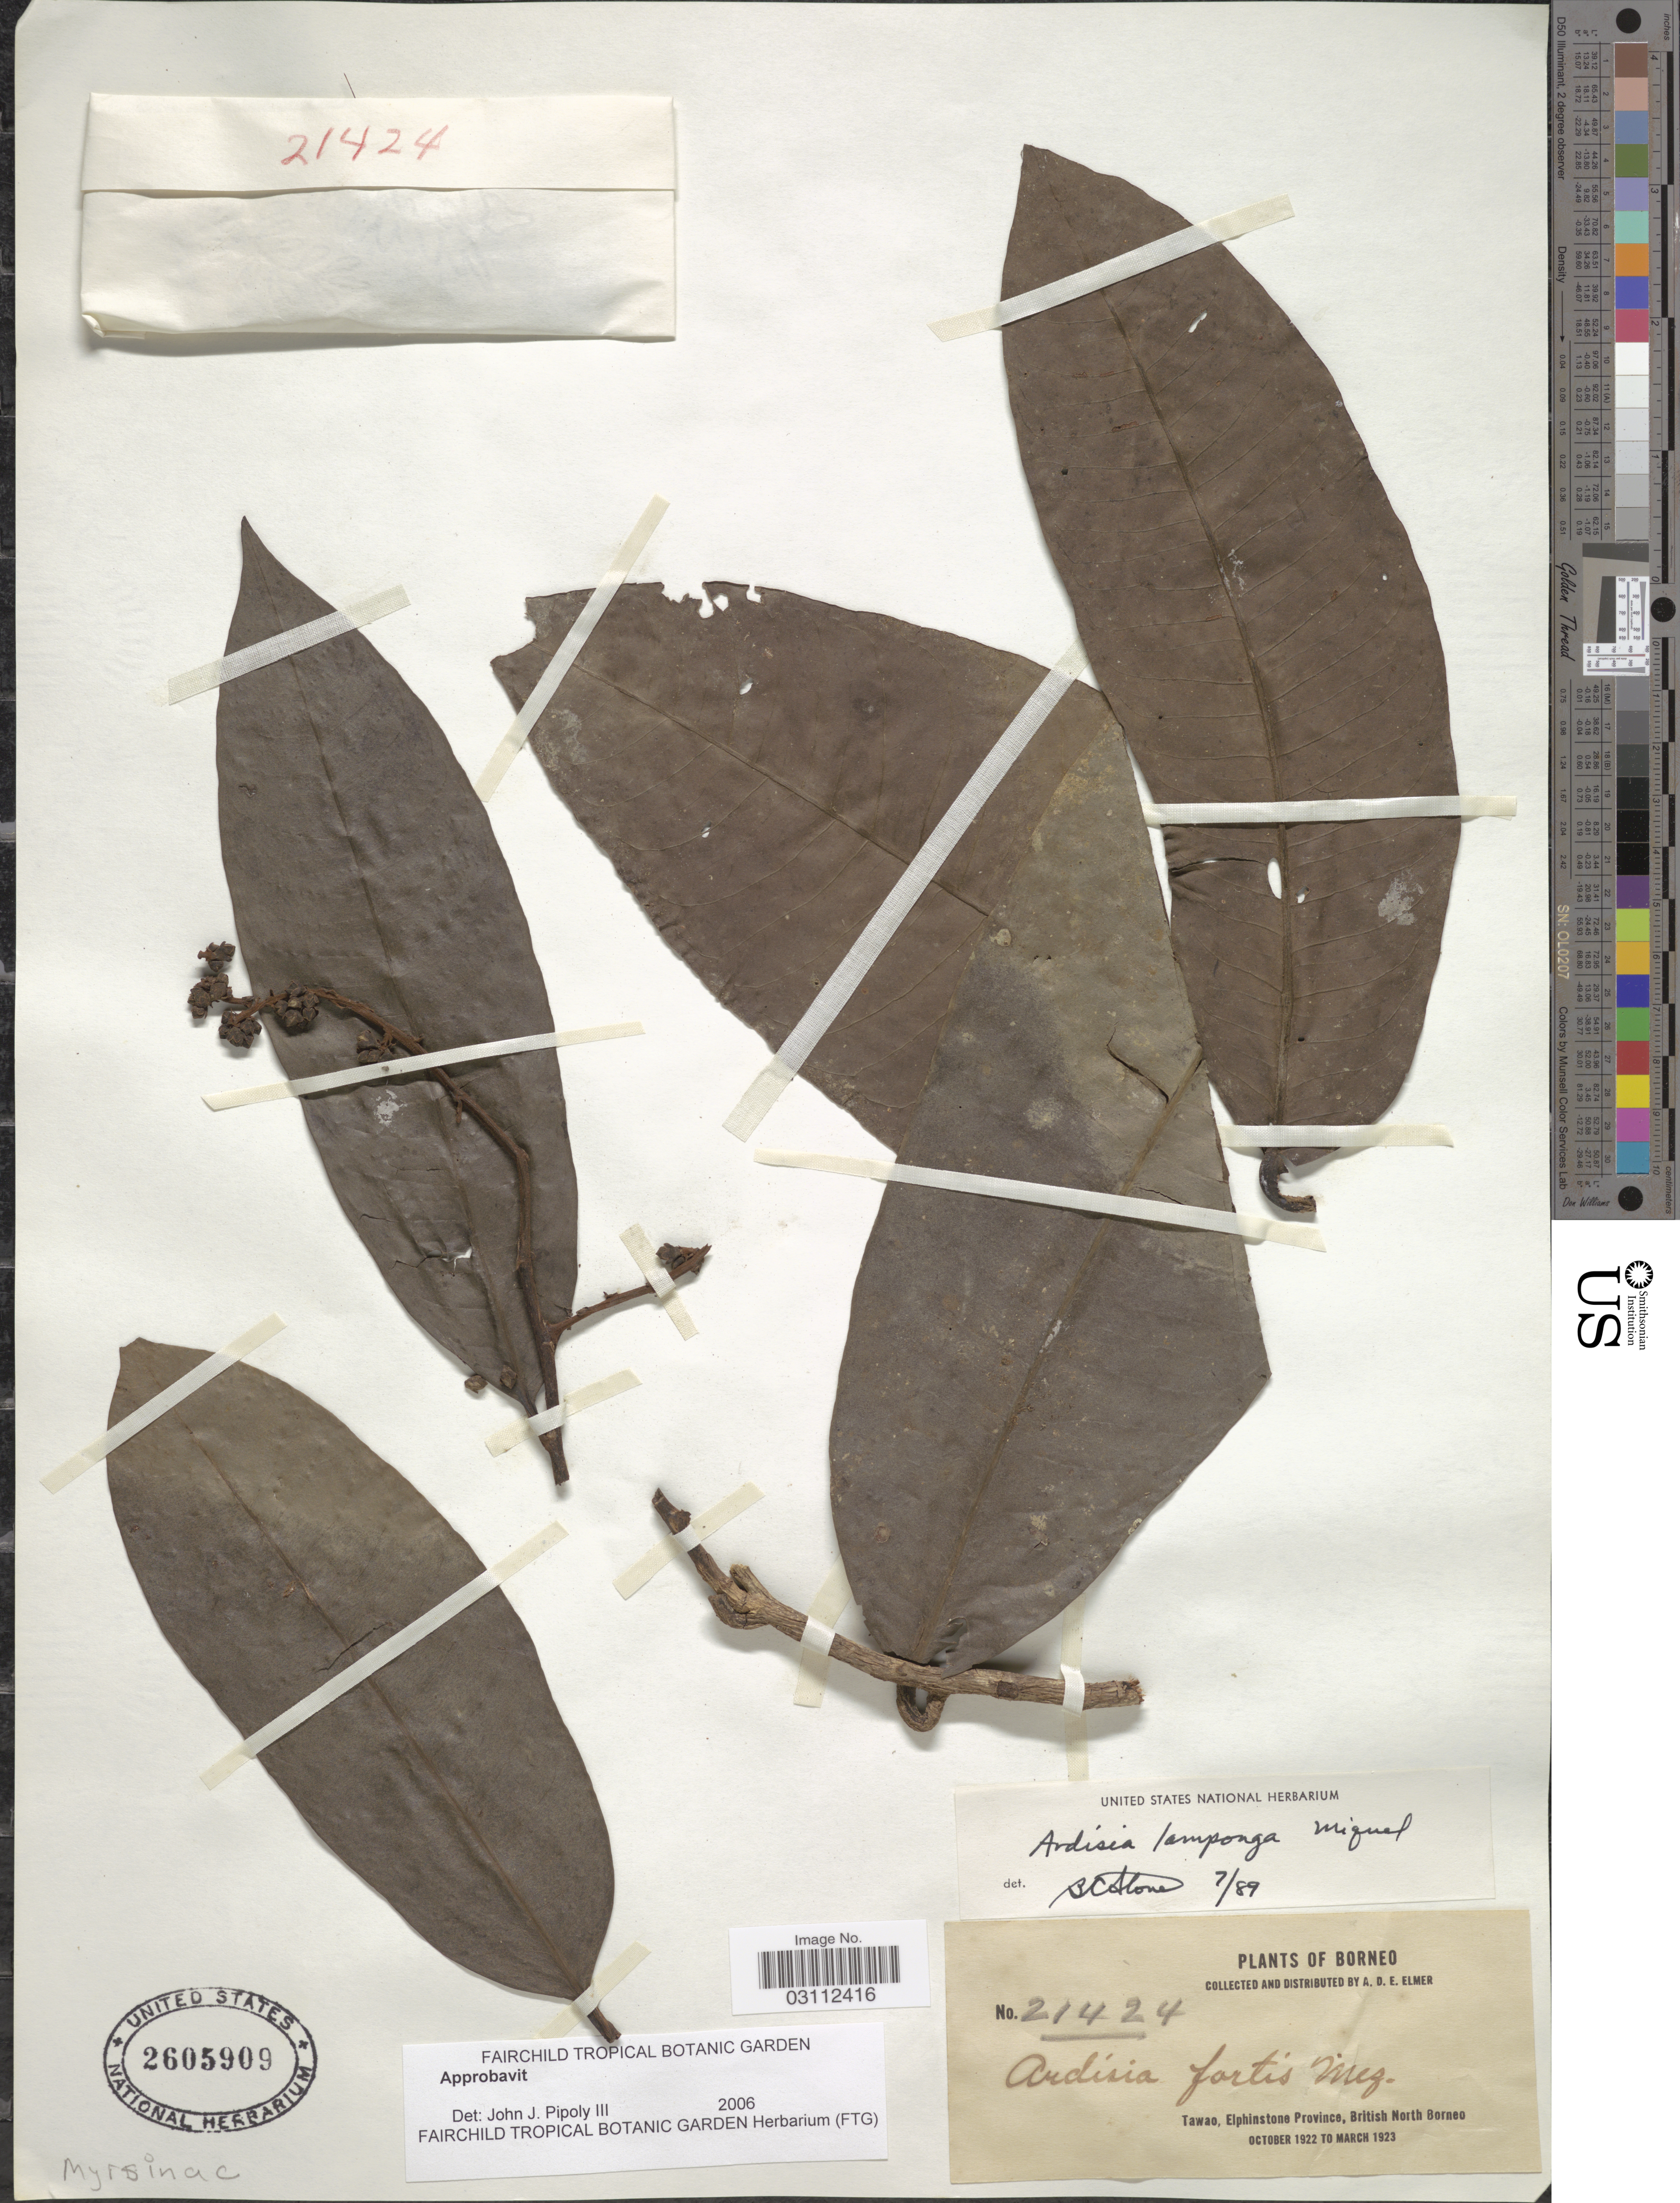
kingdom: Plantae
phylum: Tracheophyta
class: Magnoliopsida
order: Ericales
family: Primulaceae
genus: Ardisia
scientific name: Ardisia lamponga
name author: Miq.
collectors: A. D. E. Elmer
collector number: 21424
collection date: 1922-10/1923-03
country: Malaysia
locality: Borneo. Tawao, Elphinstone Province, British North Borneo.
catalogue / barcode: US 2605909